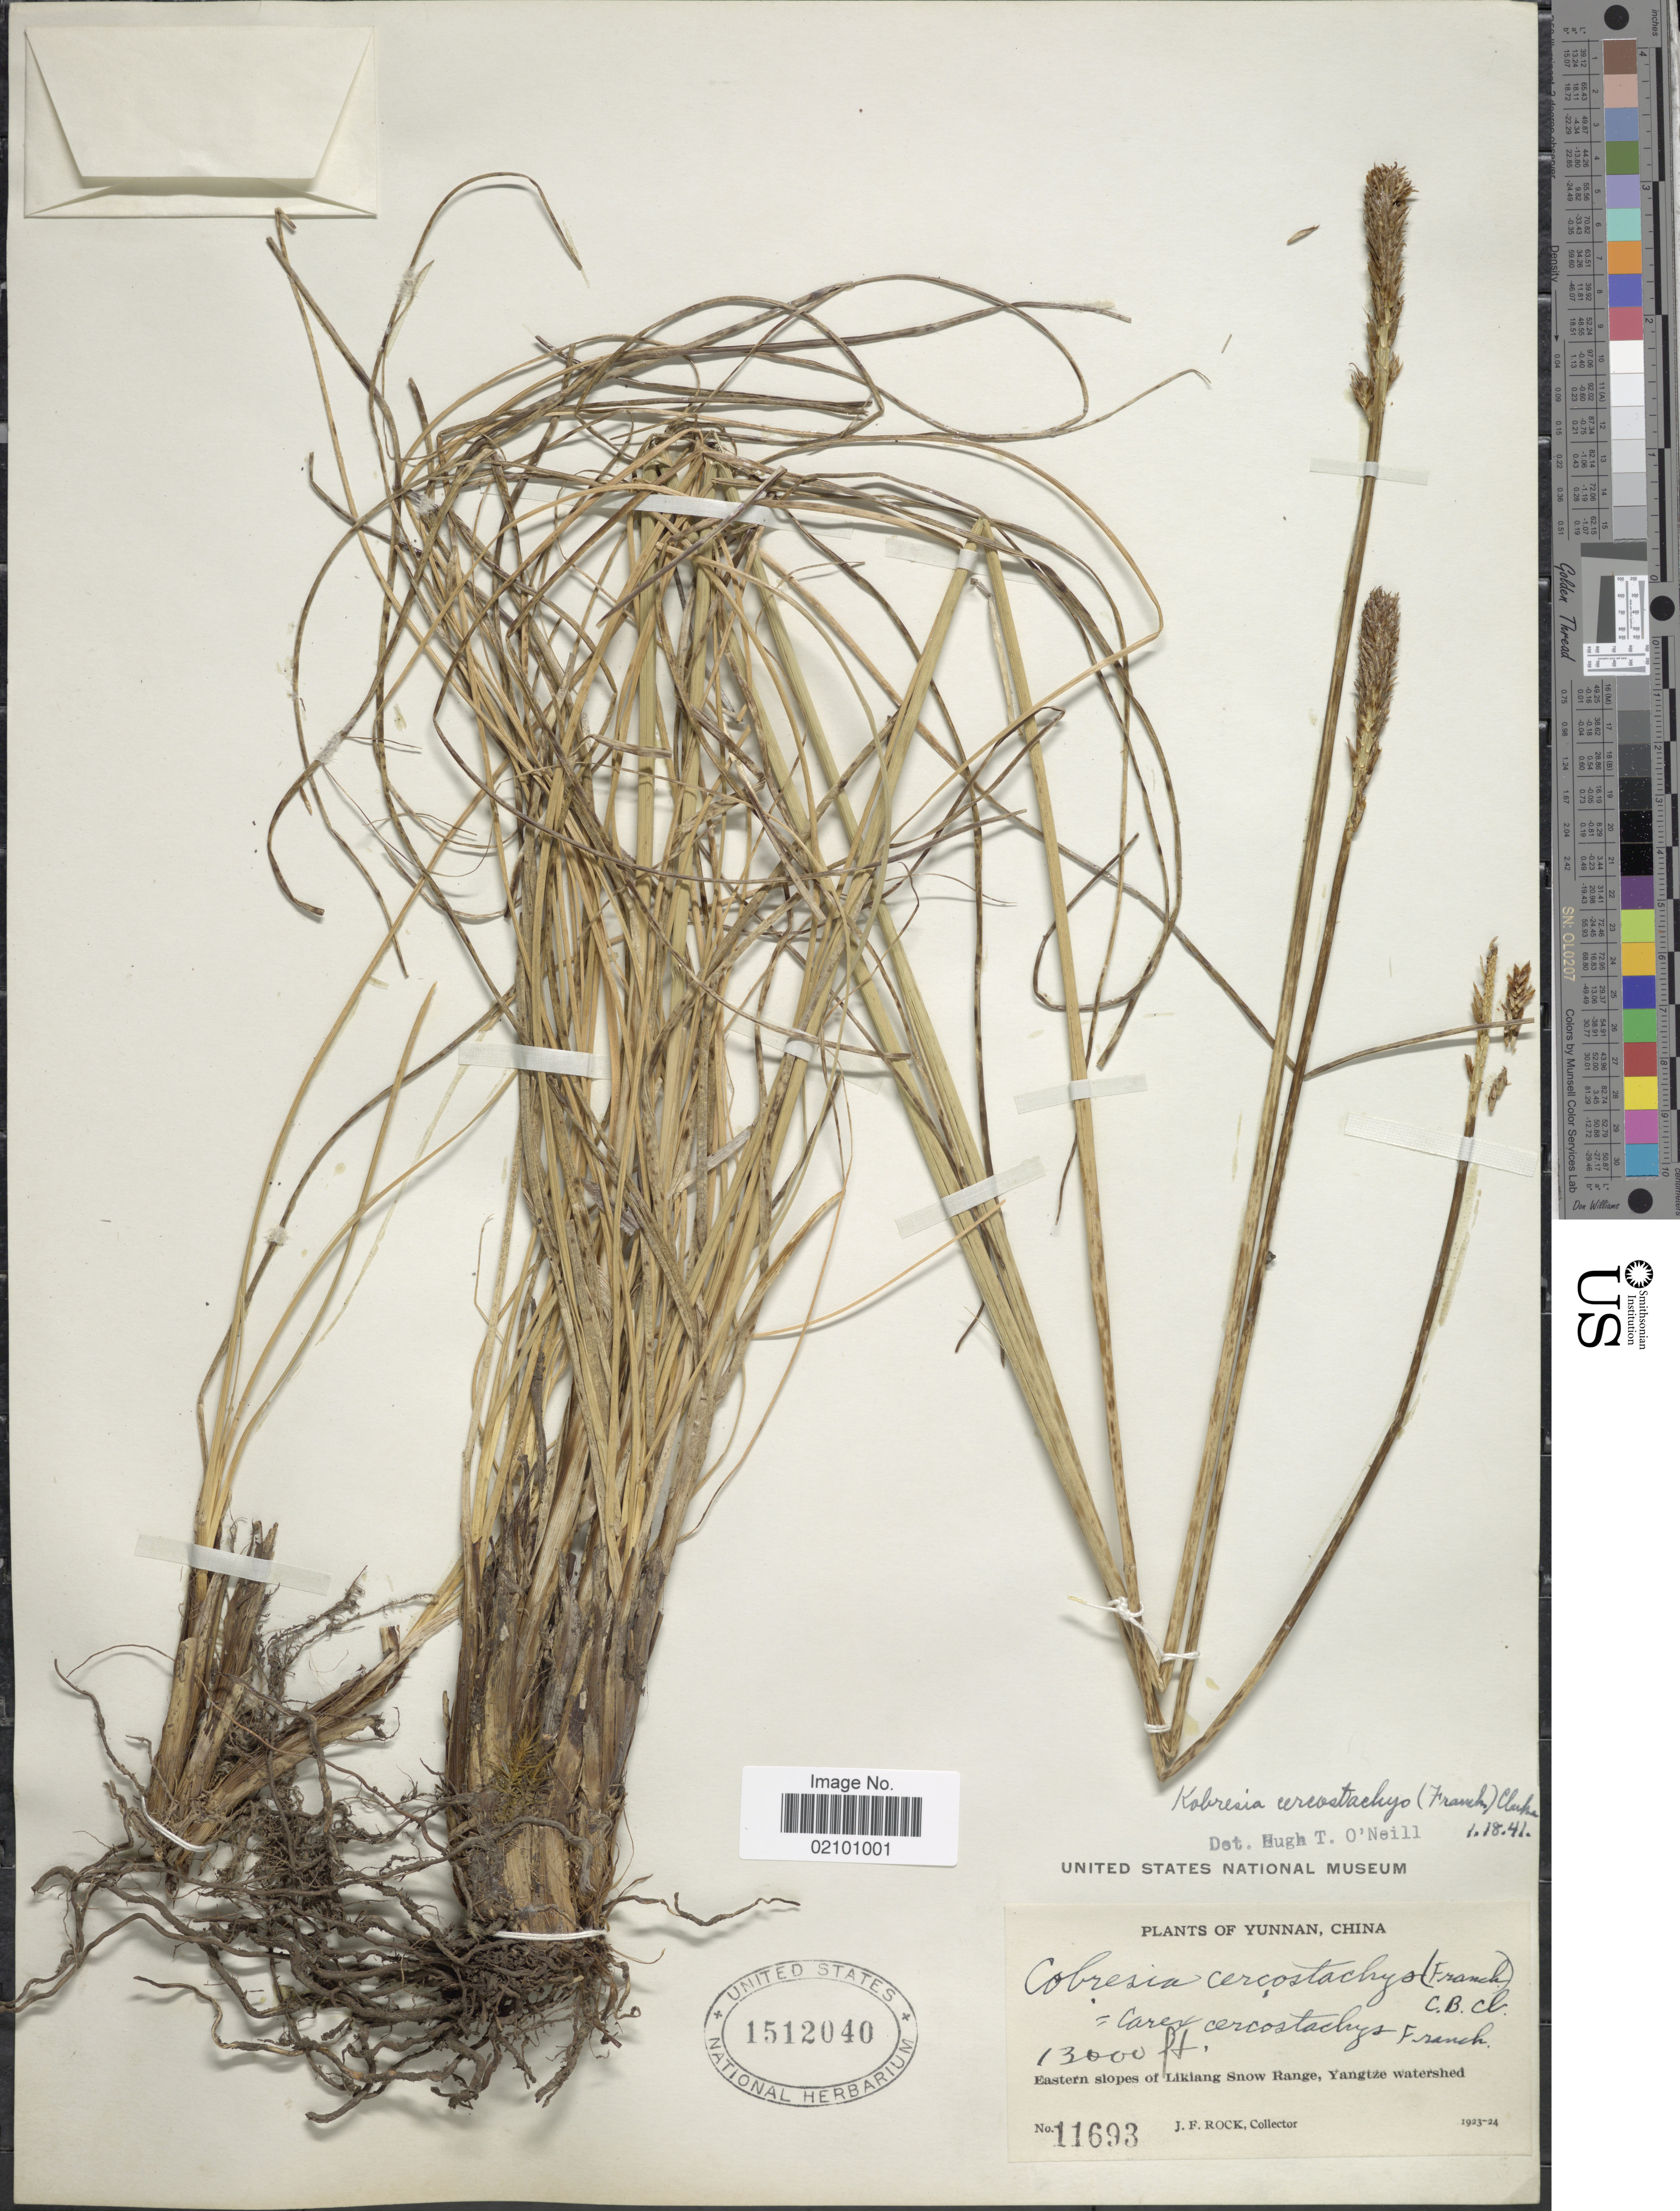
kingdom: Plantae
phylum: Tracheophyta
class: Liliopsida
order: Poales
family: Cyperaceae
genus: Carex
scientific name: Carex cercostachys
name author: Franch.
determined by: Strong, M. T., (US), Smithsonian Institution - National Museum of Natural History (UNITED STATES)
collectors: J. Rock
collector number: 11693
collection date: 1923/1924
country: China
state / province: Yunnan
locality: Eastern slopes of Likiang Snow Range, Yangtze watershed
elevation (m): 3962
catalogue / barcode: US 1512040